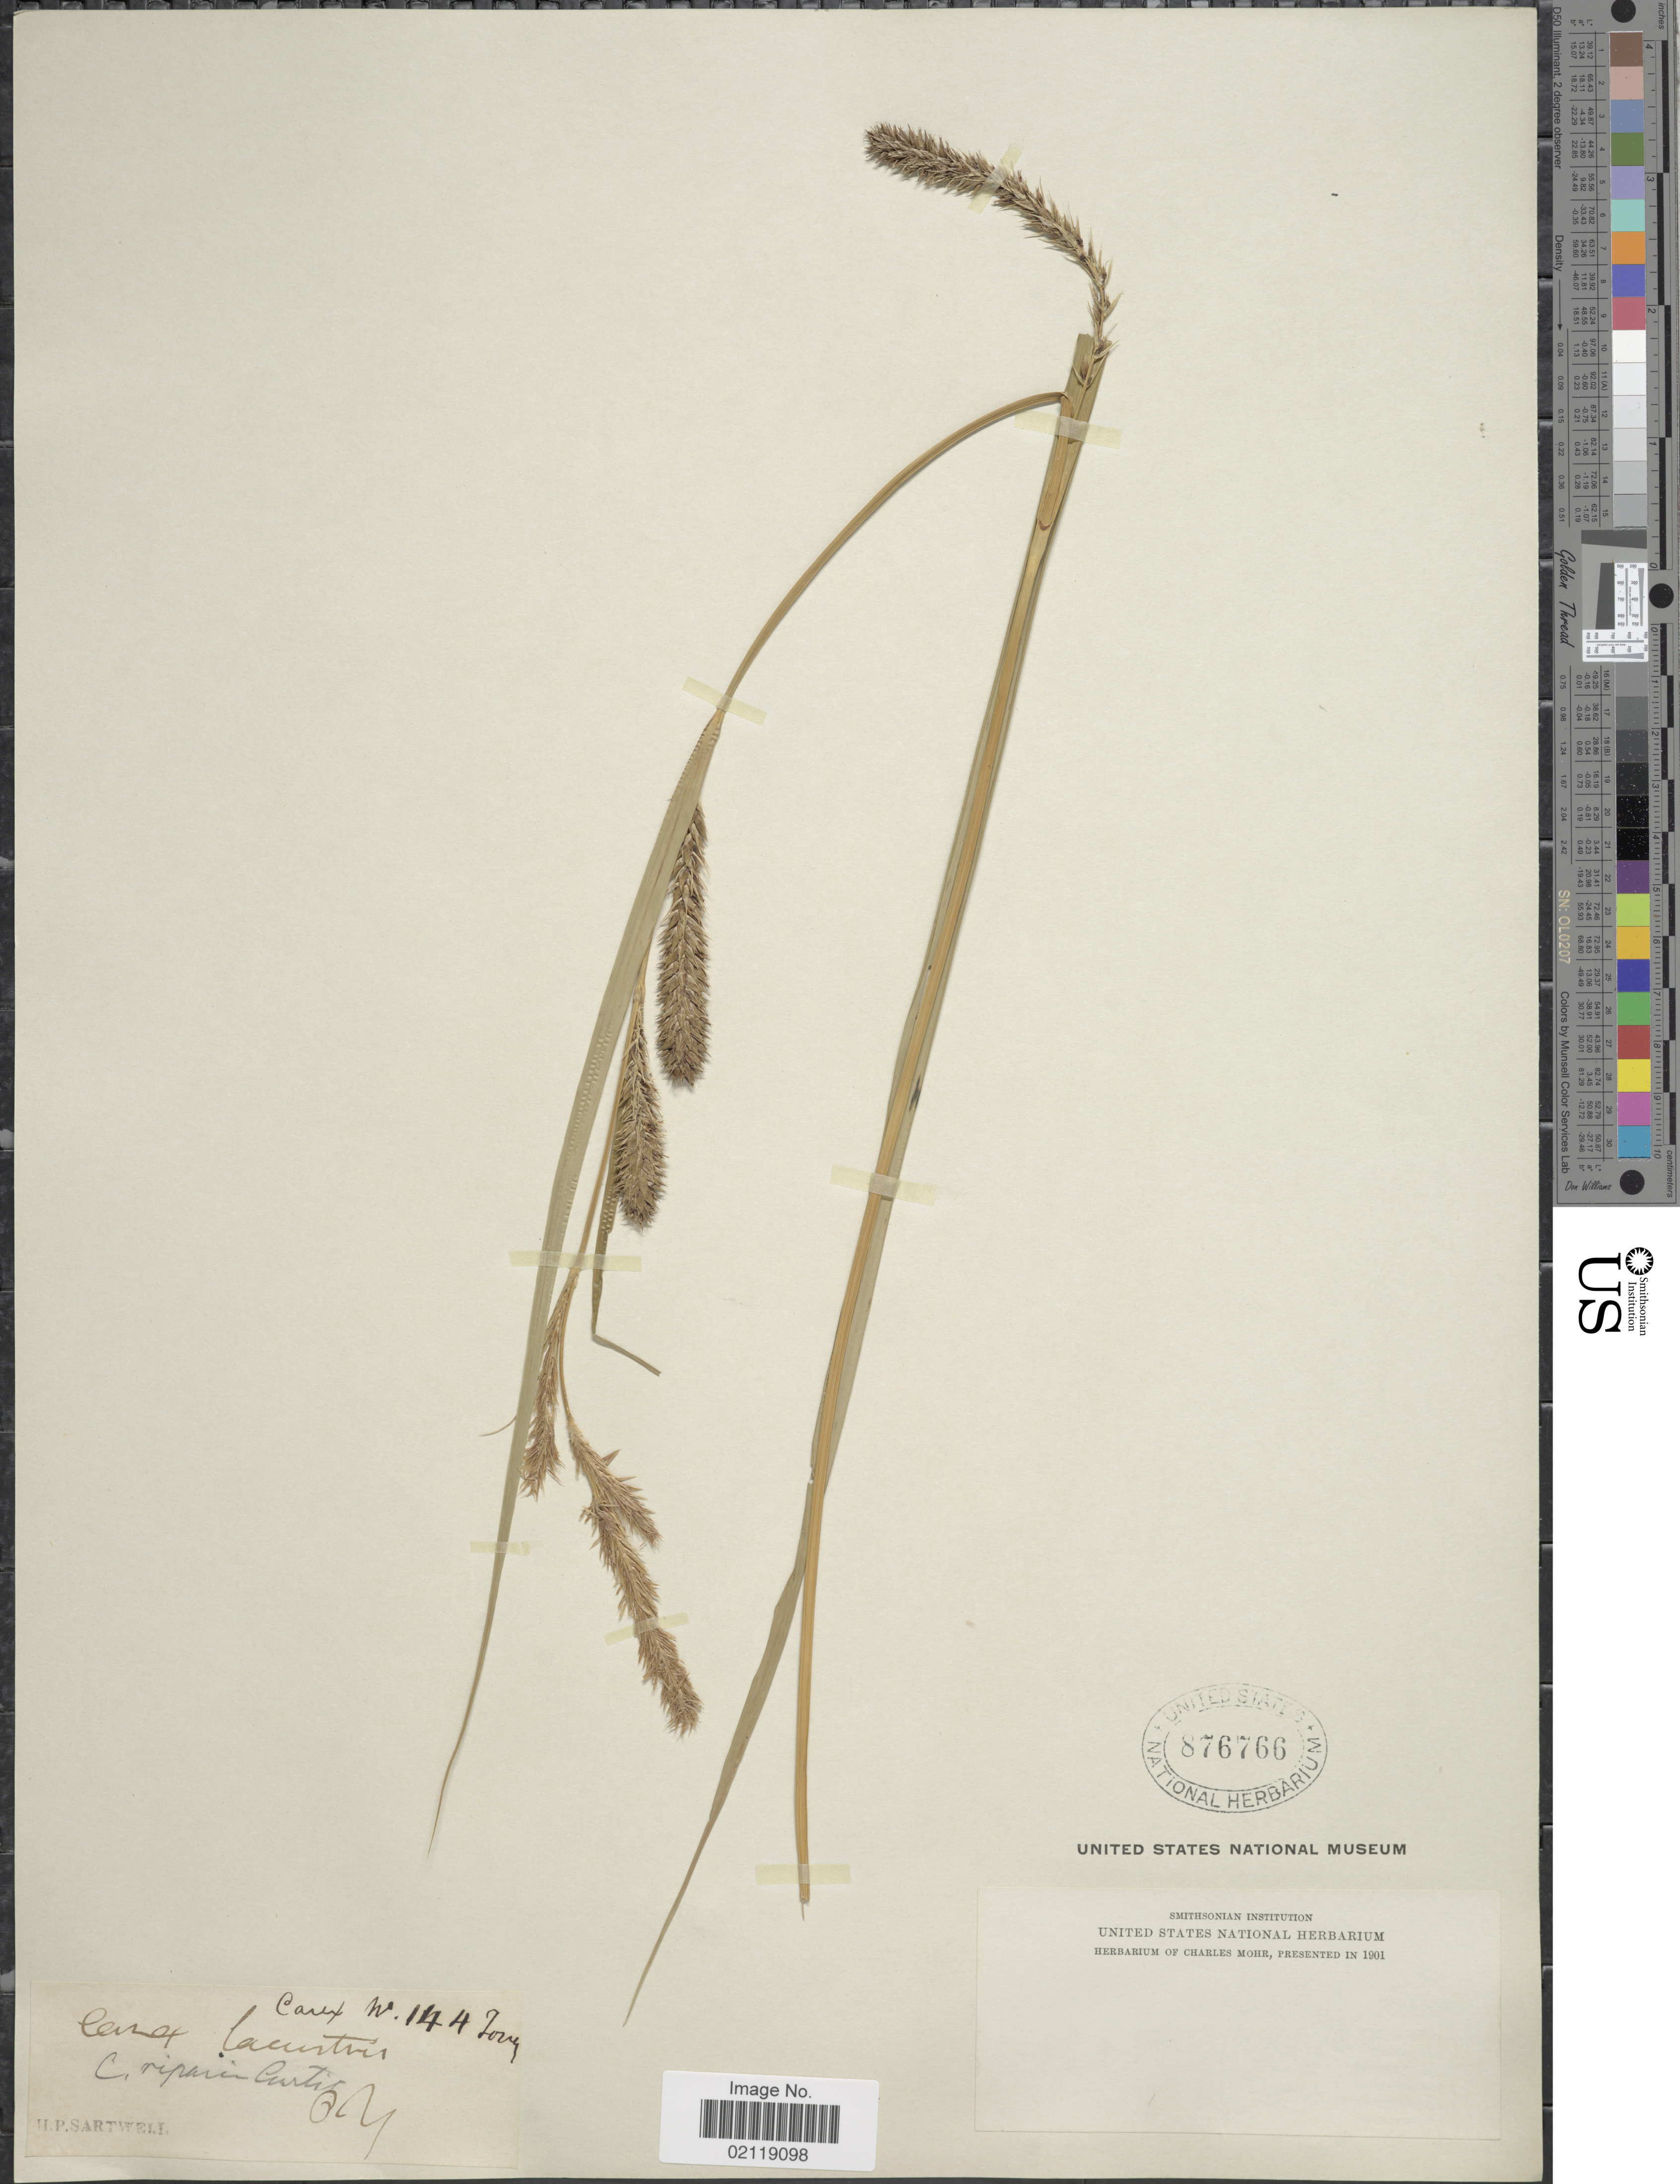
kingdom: Plantae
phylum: Tracheophyta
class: Liliopsida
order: Poales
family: Cyperaceae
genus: Carex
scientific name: Carex lacustris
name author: Willd.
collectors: H. P. Sartwell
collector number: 144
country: United States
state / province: New York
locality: Penn Yan.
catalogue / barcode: US 876766